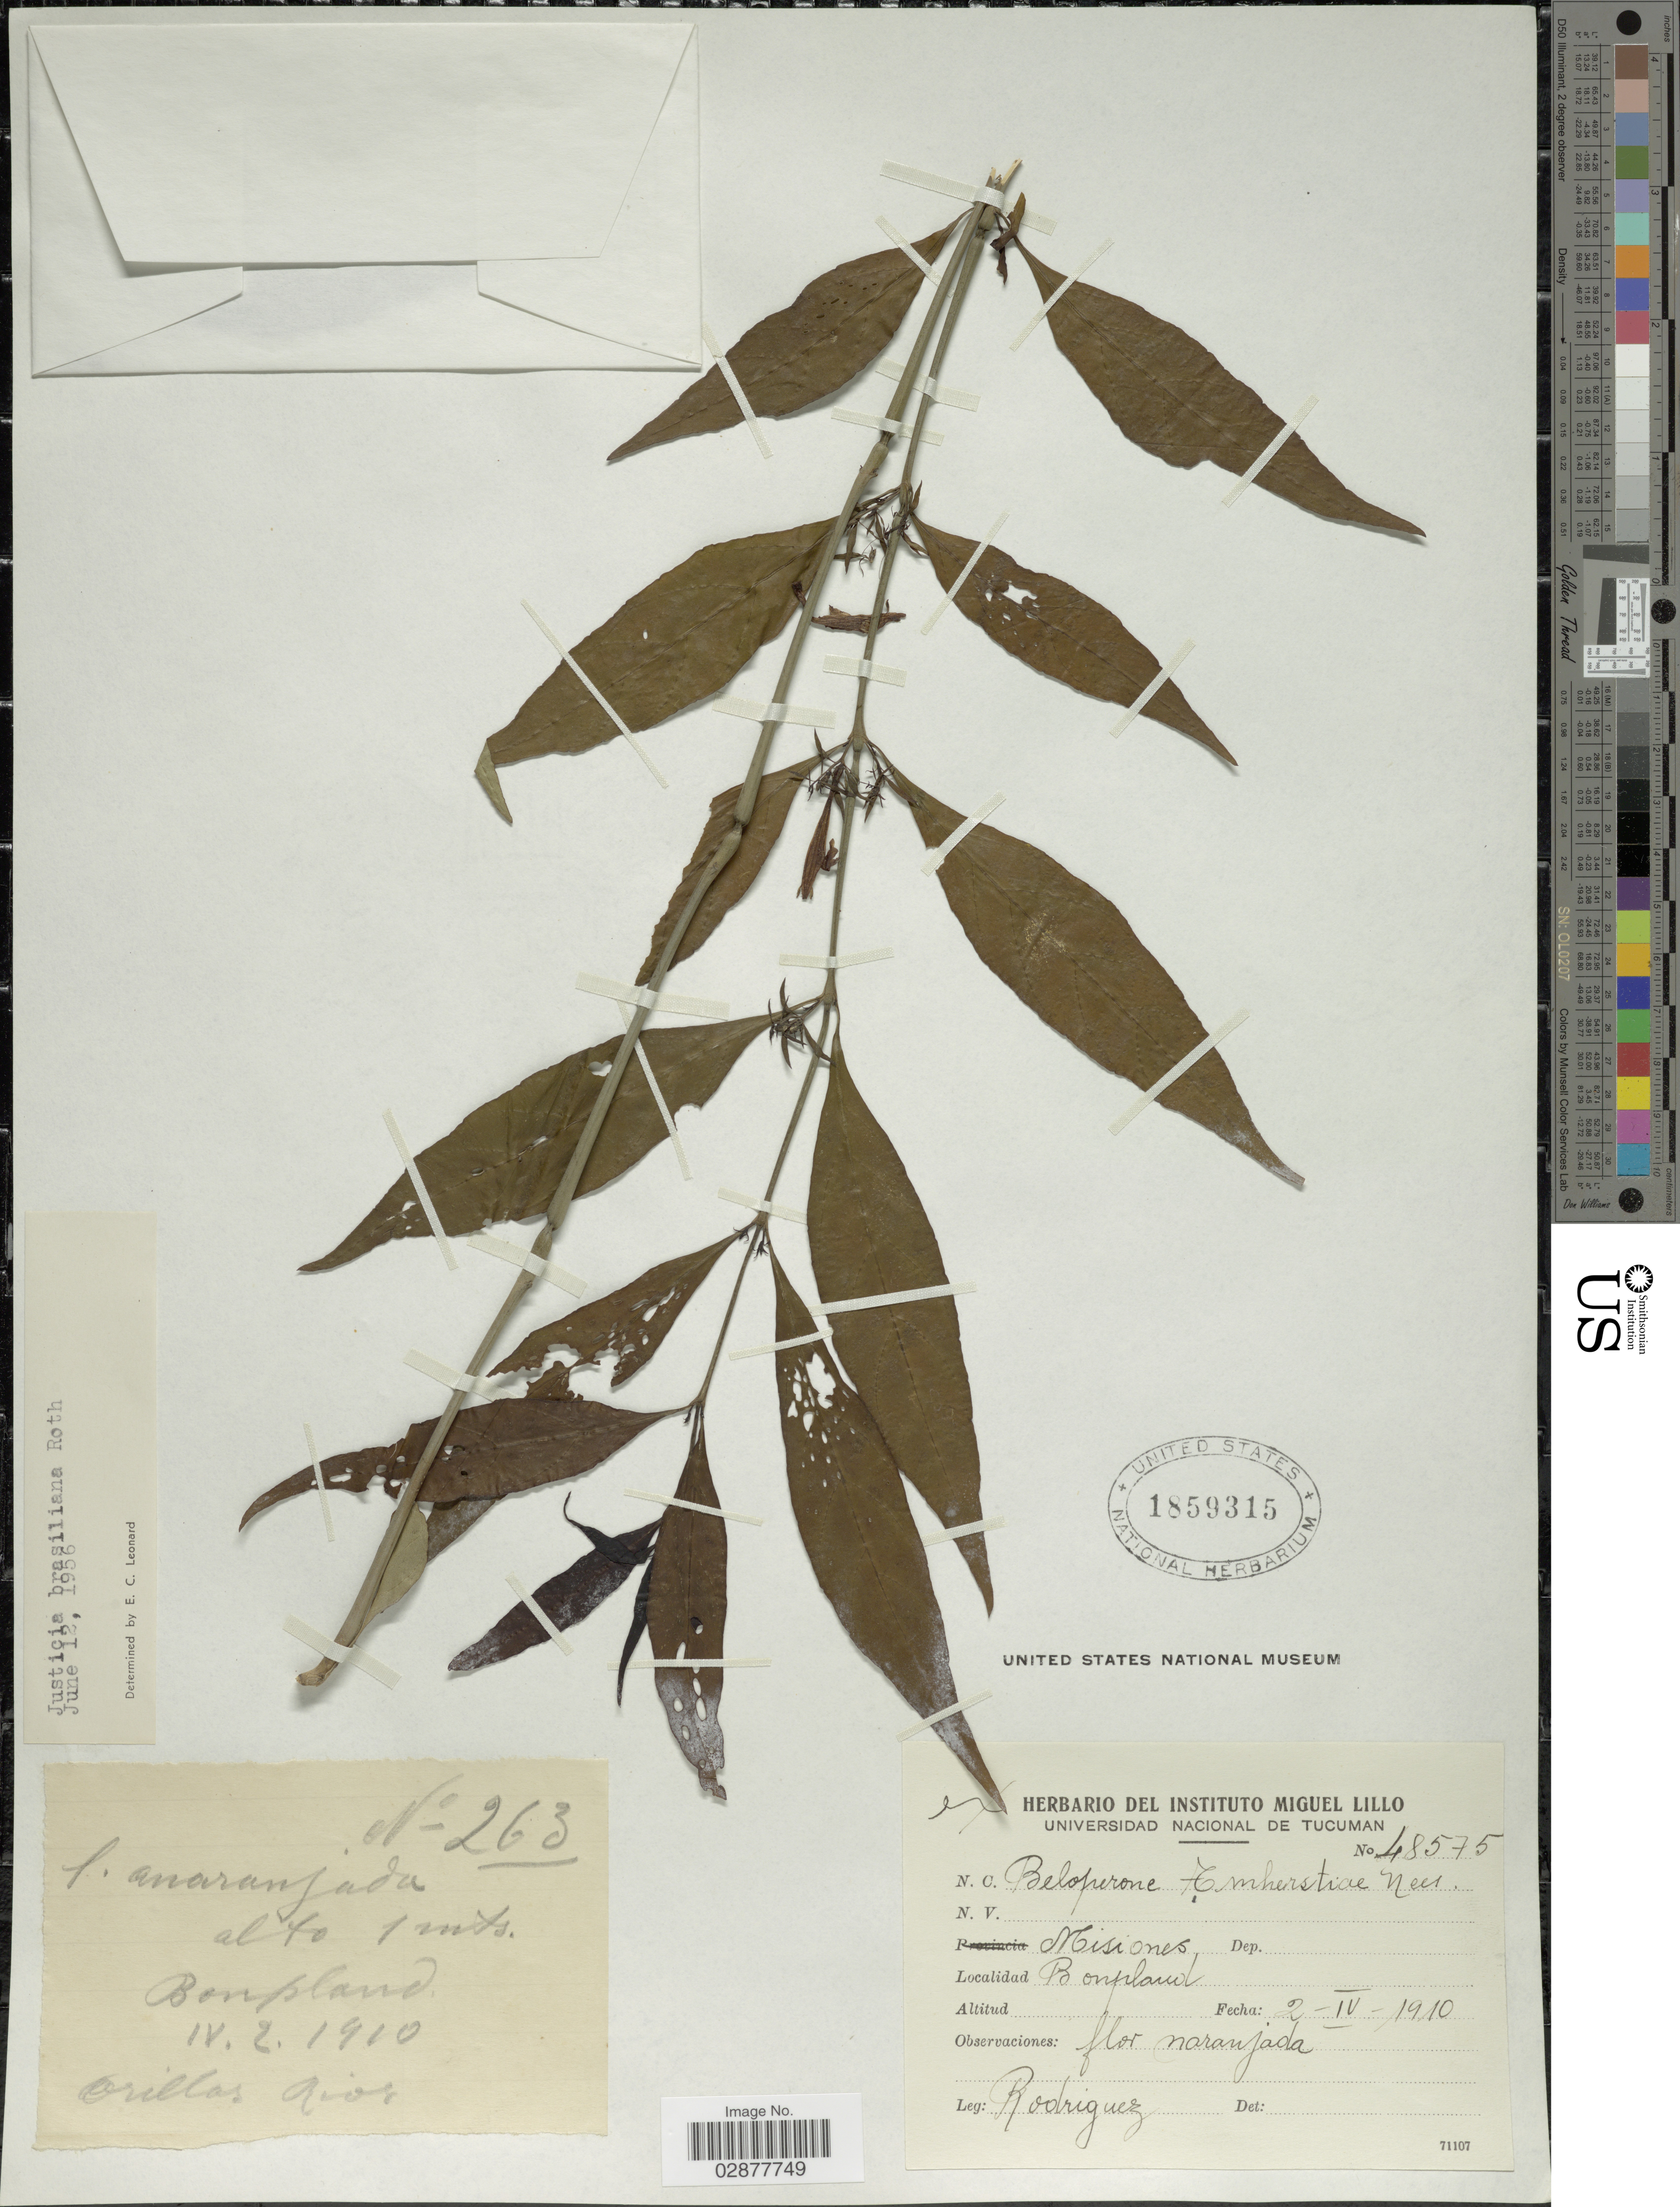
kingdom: Plantae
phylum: Tracheophyta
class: Magnoliopsida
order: Lamiales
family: Acanthaceae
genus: Justicia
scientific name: Justicia brasiliana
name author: Roth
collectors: Rodriguez, --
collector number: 48575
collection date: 1910-04-02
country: Argentina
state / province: Misiones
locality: Bonpland.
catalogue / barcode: US 1859315